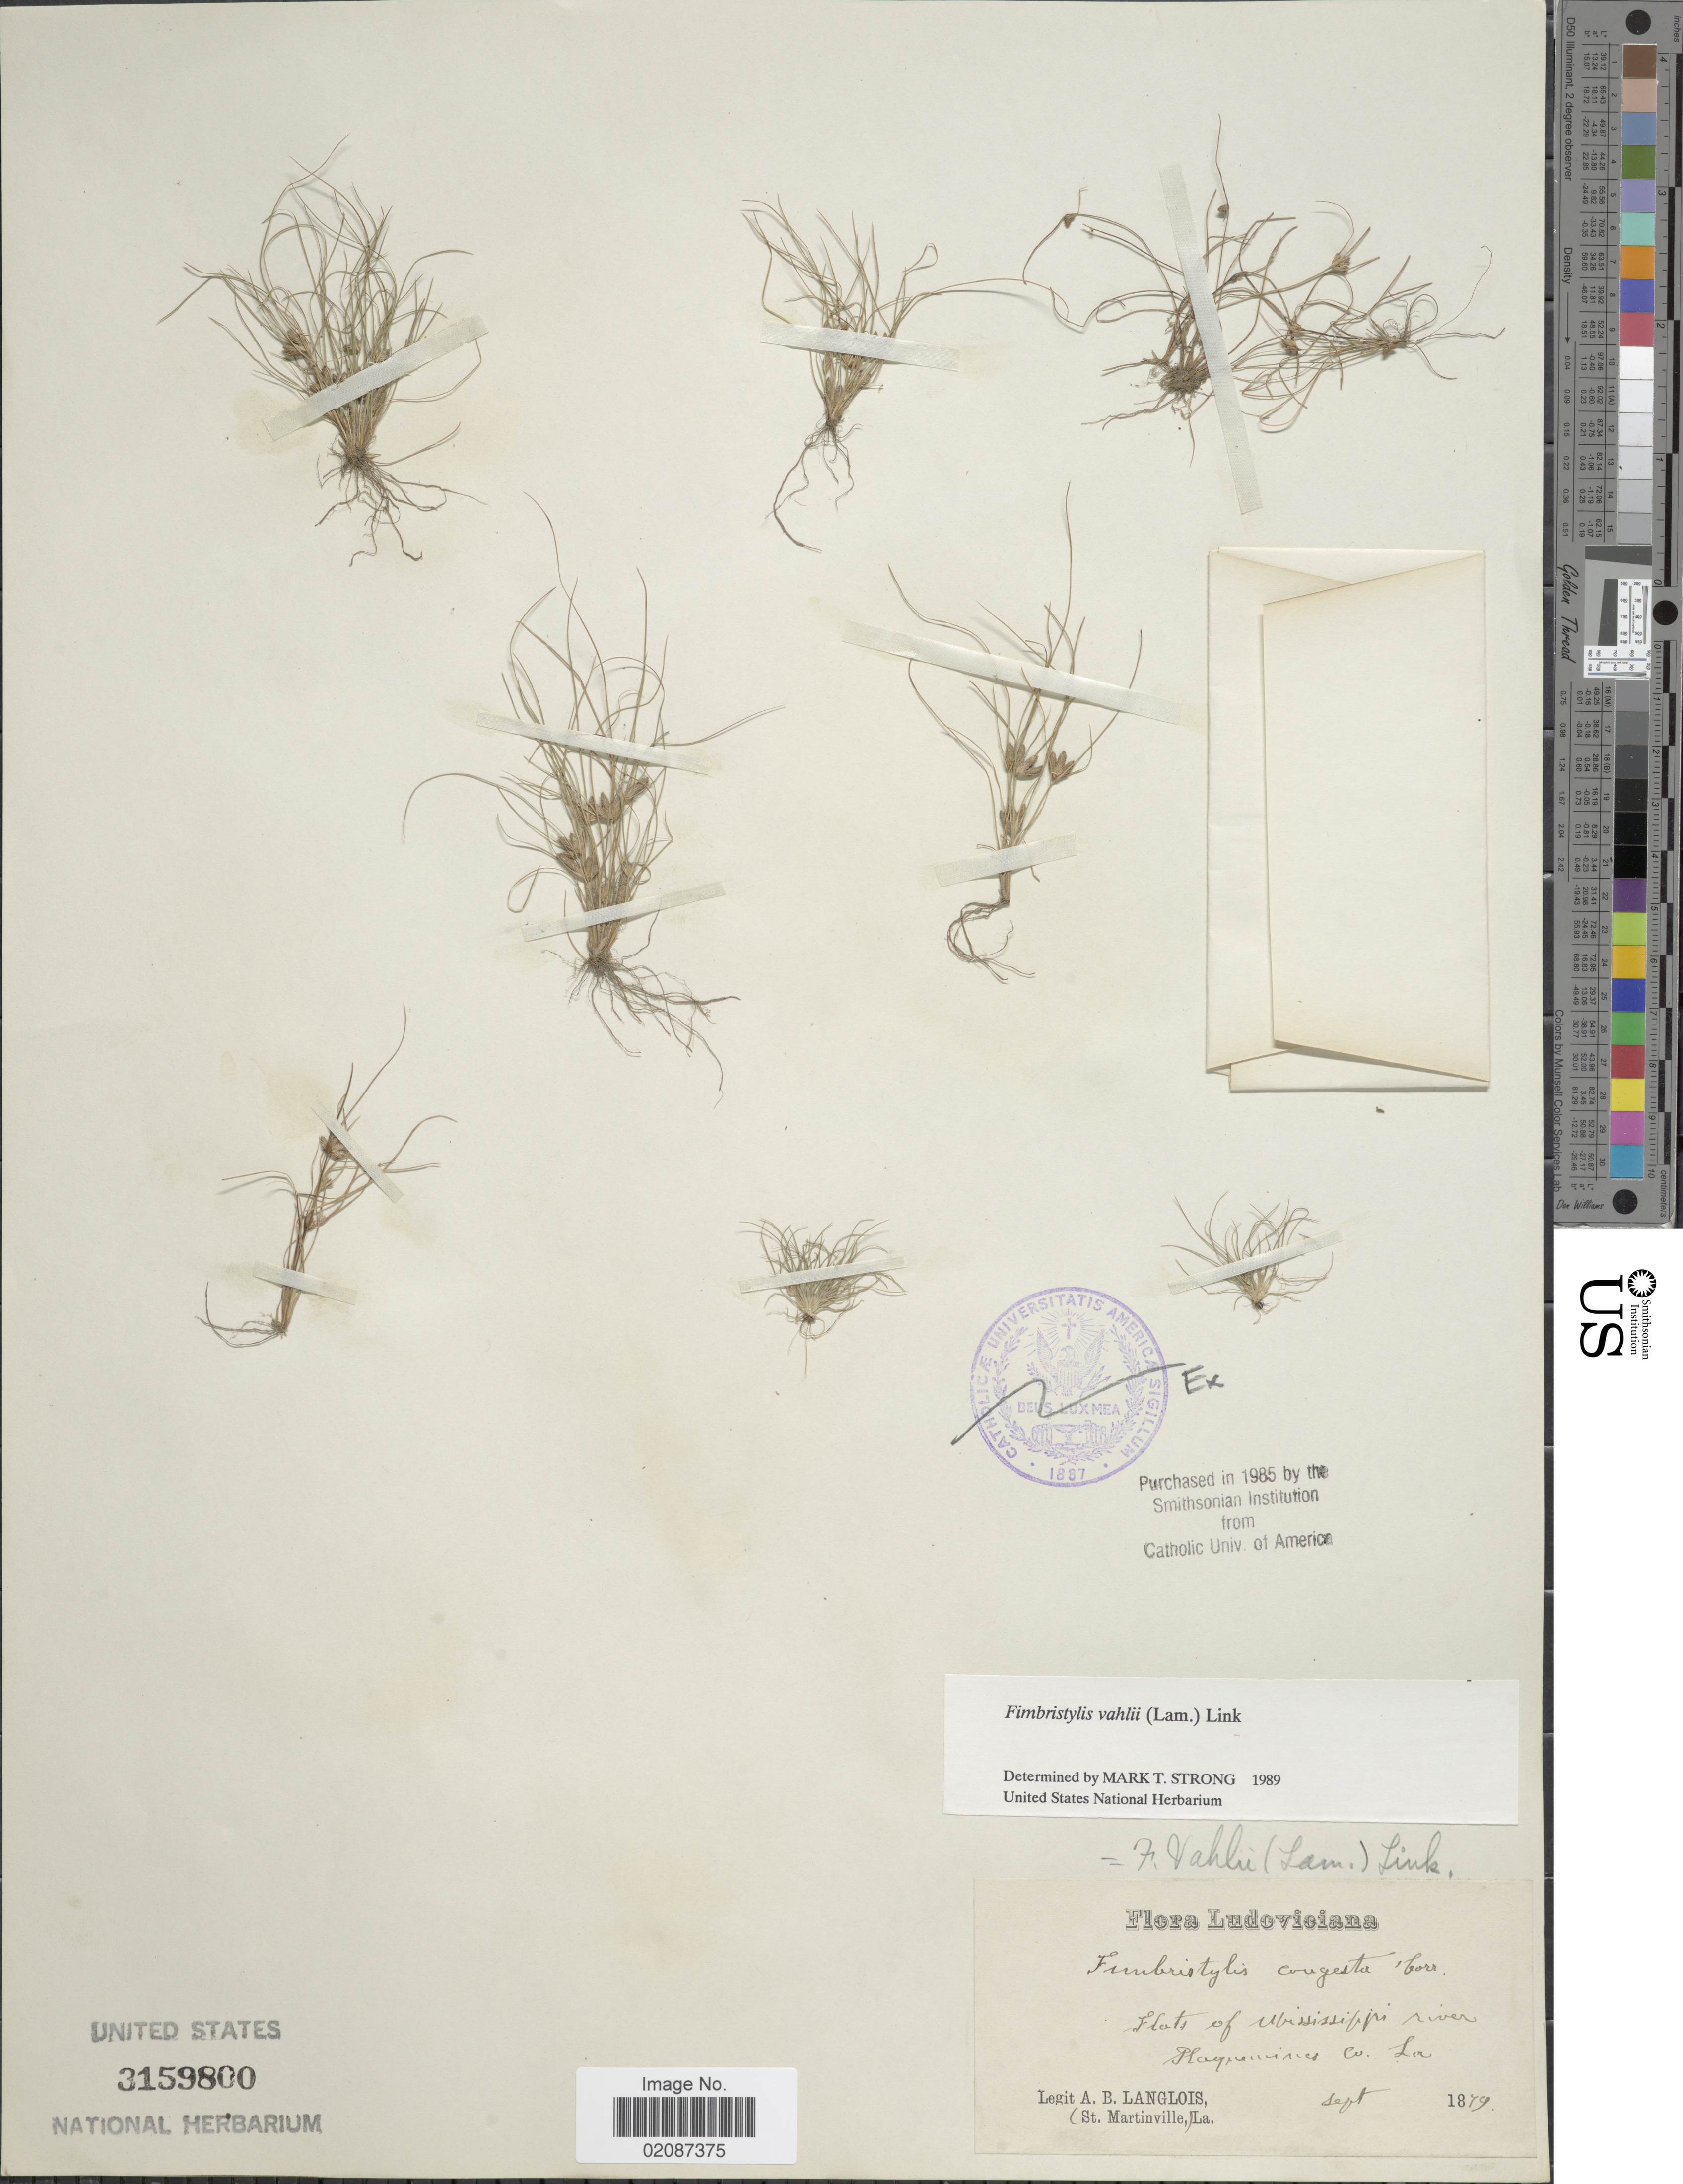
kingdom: Plantae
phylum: Tracheophyta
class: Liliopsida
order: Poales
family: Cyperaceae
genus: Fimbristylis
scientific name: Fimbristylis vahlii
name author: (Lam.) Link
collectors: A. Langlois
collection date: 1879-09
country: United States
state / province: Louisiana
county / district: Plaquemines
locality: Flats of Mississippi River, Plaquemines Co.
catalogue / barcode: US 3159800